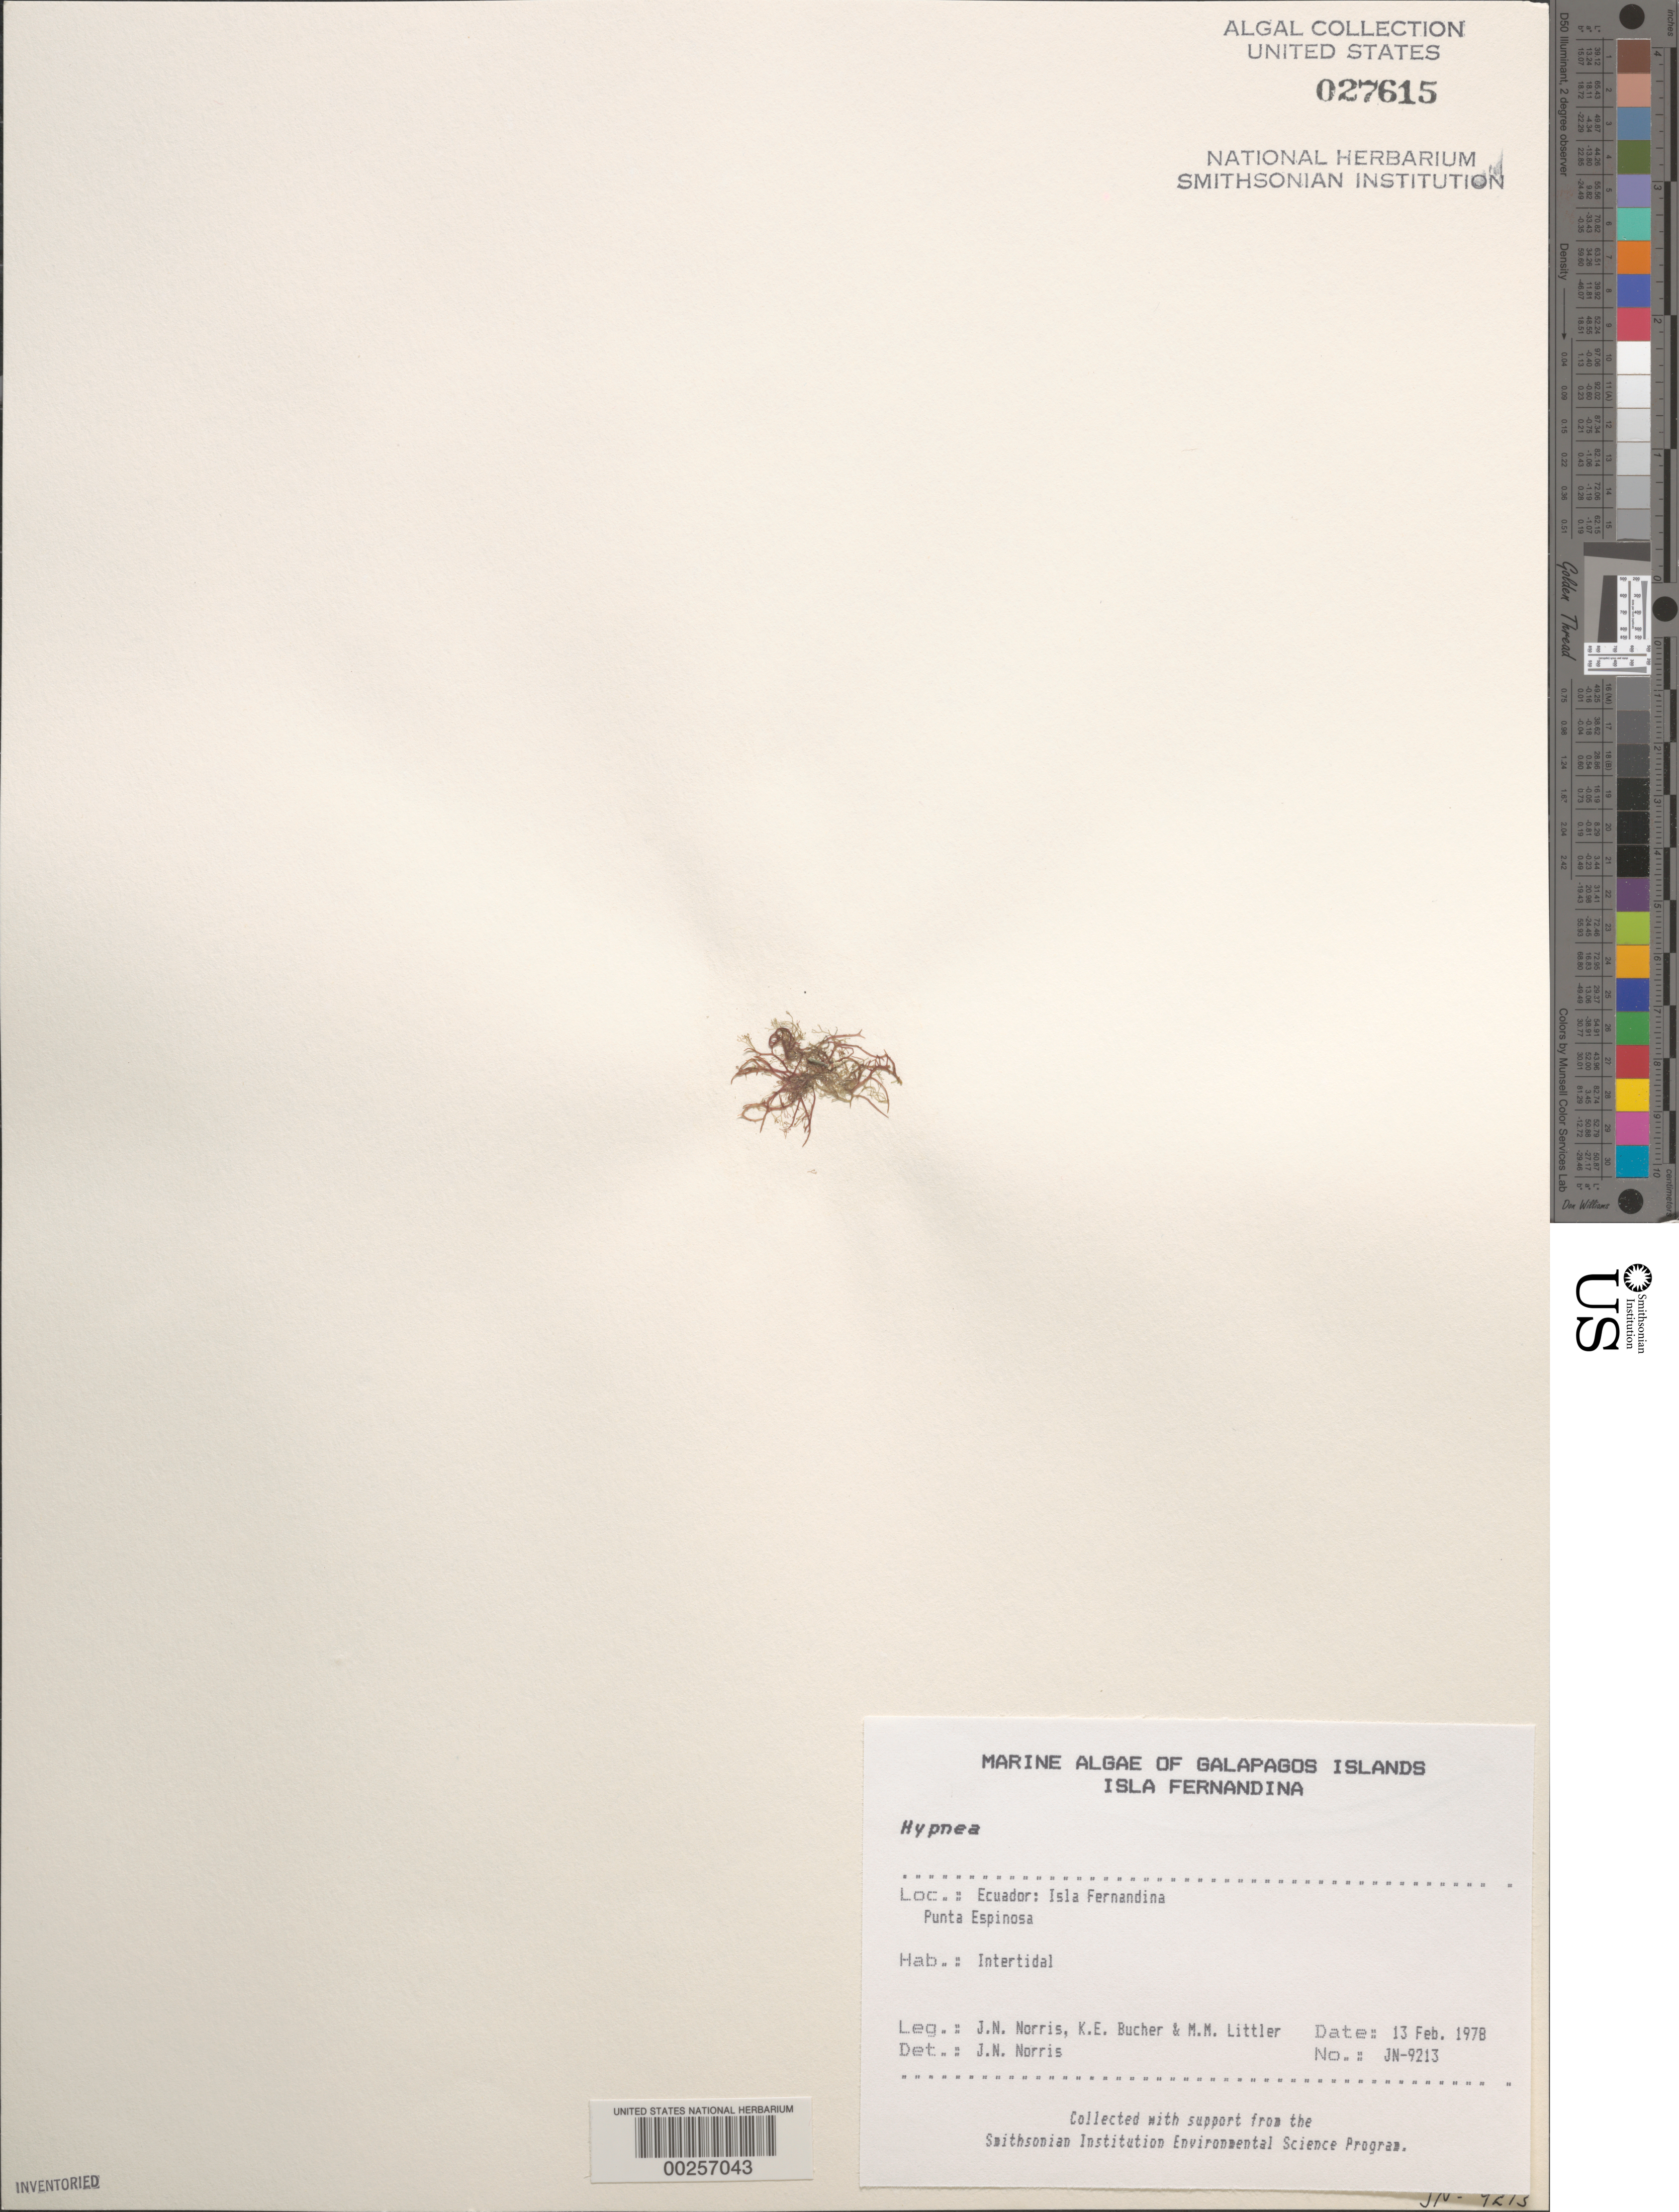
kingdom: Plantae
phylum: Rhodophyta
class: Florideophyceae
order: Gigartinales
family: Cystocloniaceae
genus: Hypnea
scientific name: Hypnea sp.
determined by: Norris, James N.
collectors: J. N. Norris, K. E. Bucher & M. M. Littler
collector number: JN-9213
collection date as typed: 13 Feb 1978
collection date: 1978-02-13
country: Ecuador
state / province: Colón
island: Fernandina [Narborough]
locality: Punta Espinosa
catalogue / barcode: US 27615